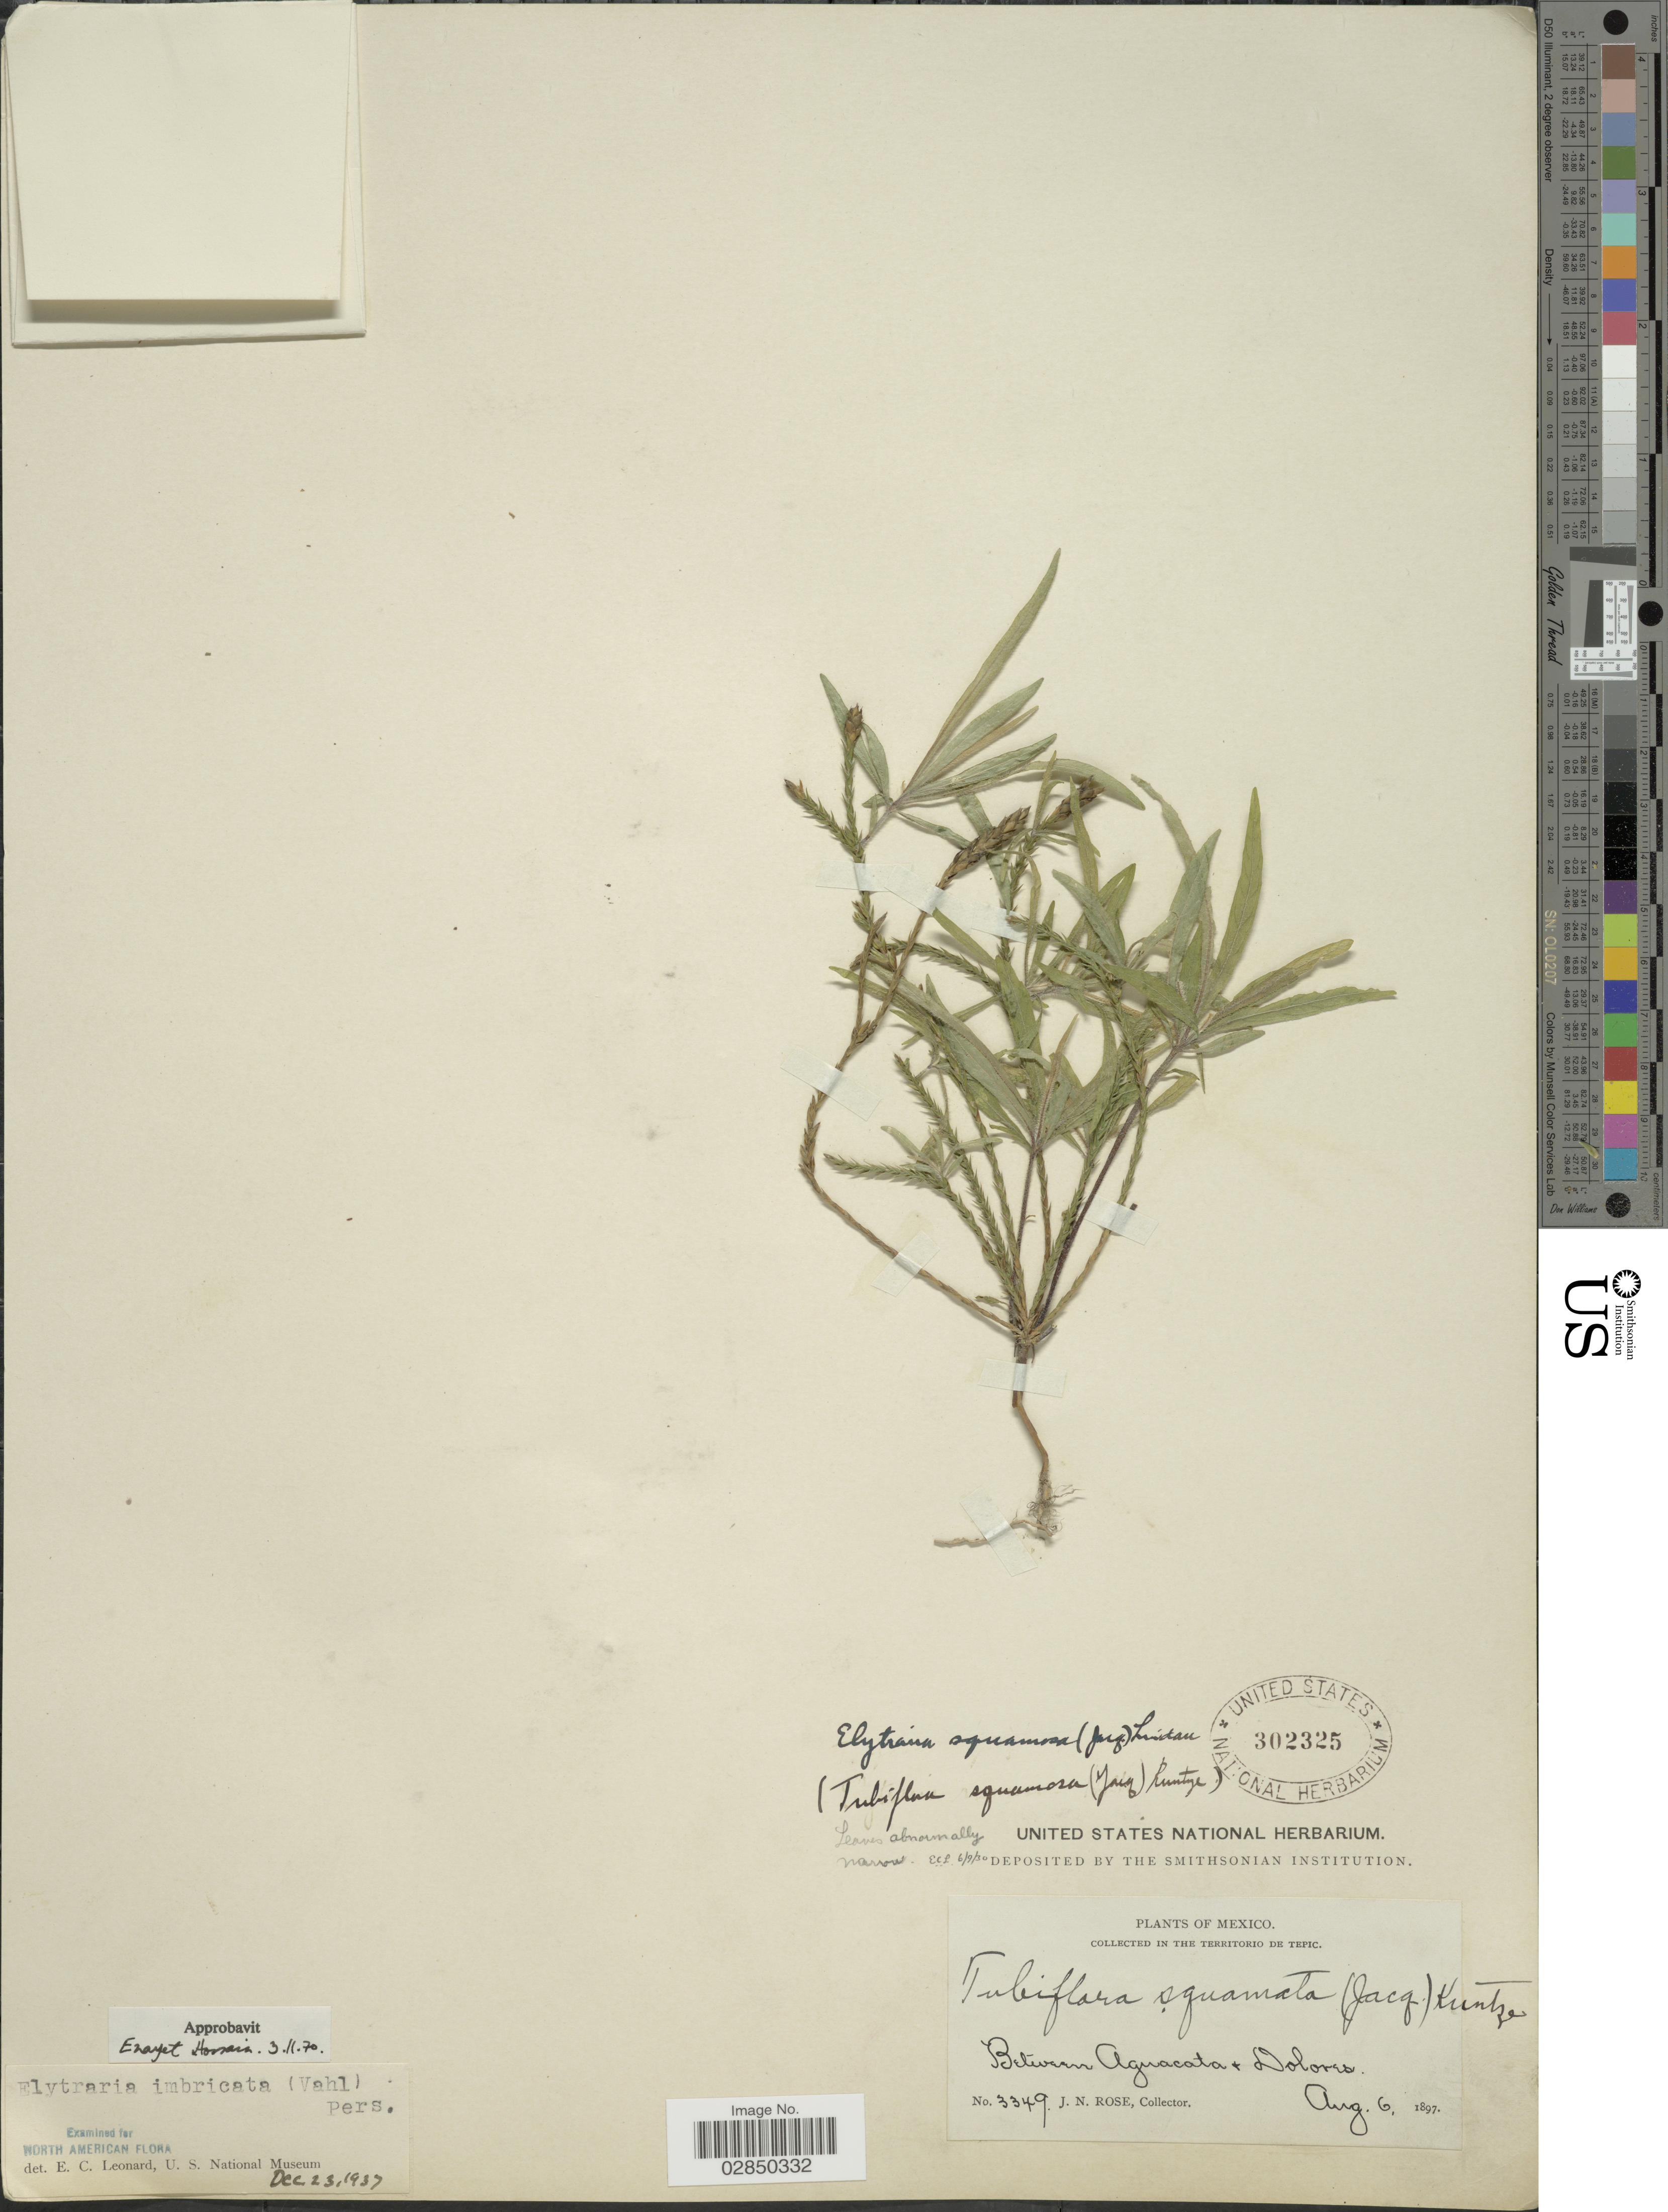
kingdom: Plantae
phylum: Tracheophyta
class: Magnoliopsida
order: Lamiales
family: Acanthaceae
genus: Elytraria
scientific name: Elytraria imbricata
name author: (Vahl) Pers.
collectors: J. N. Rose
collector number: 3349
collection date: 1897-08-06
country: Mexico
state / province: Nayarit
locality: Territorio de Tepic. Between Aguacata & Dolores.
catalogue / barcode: US 302325